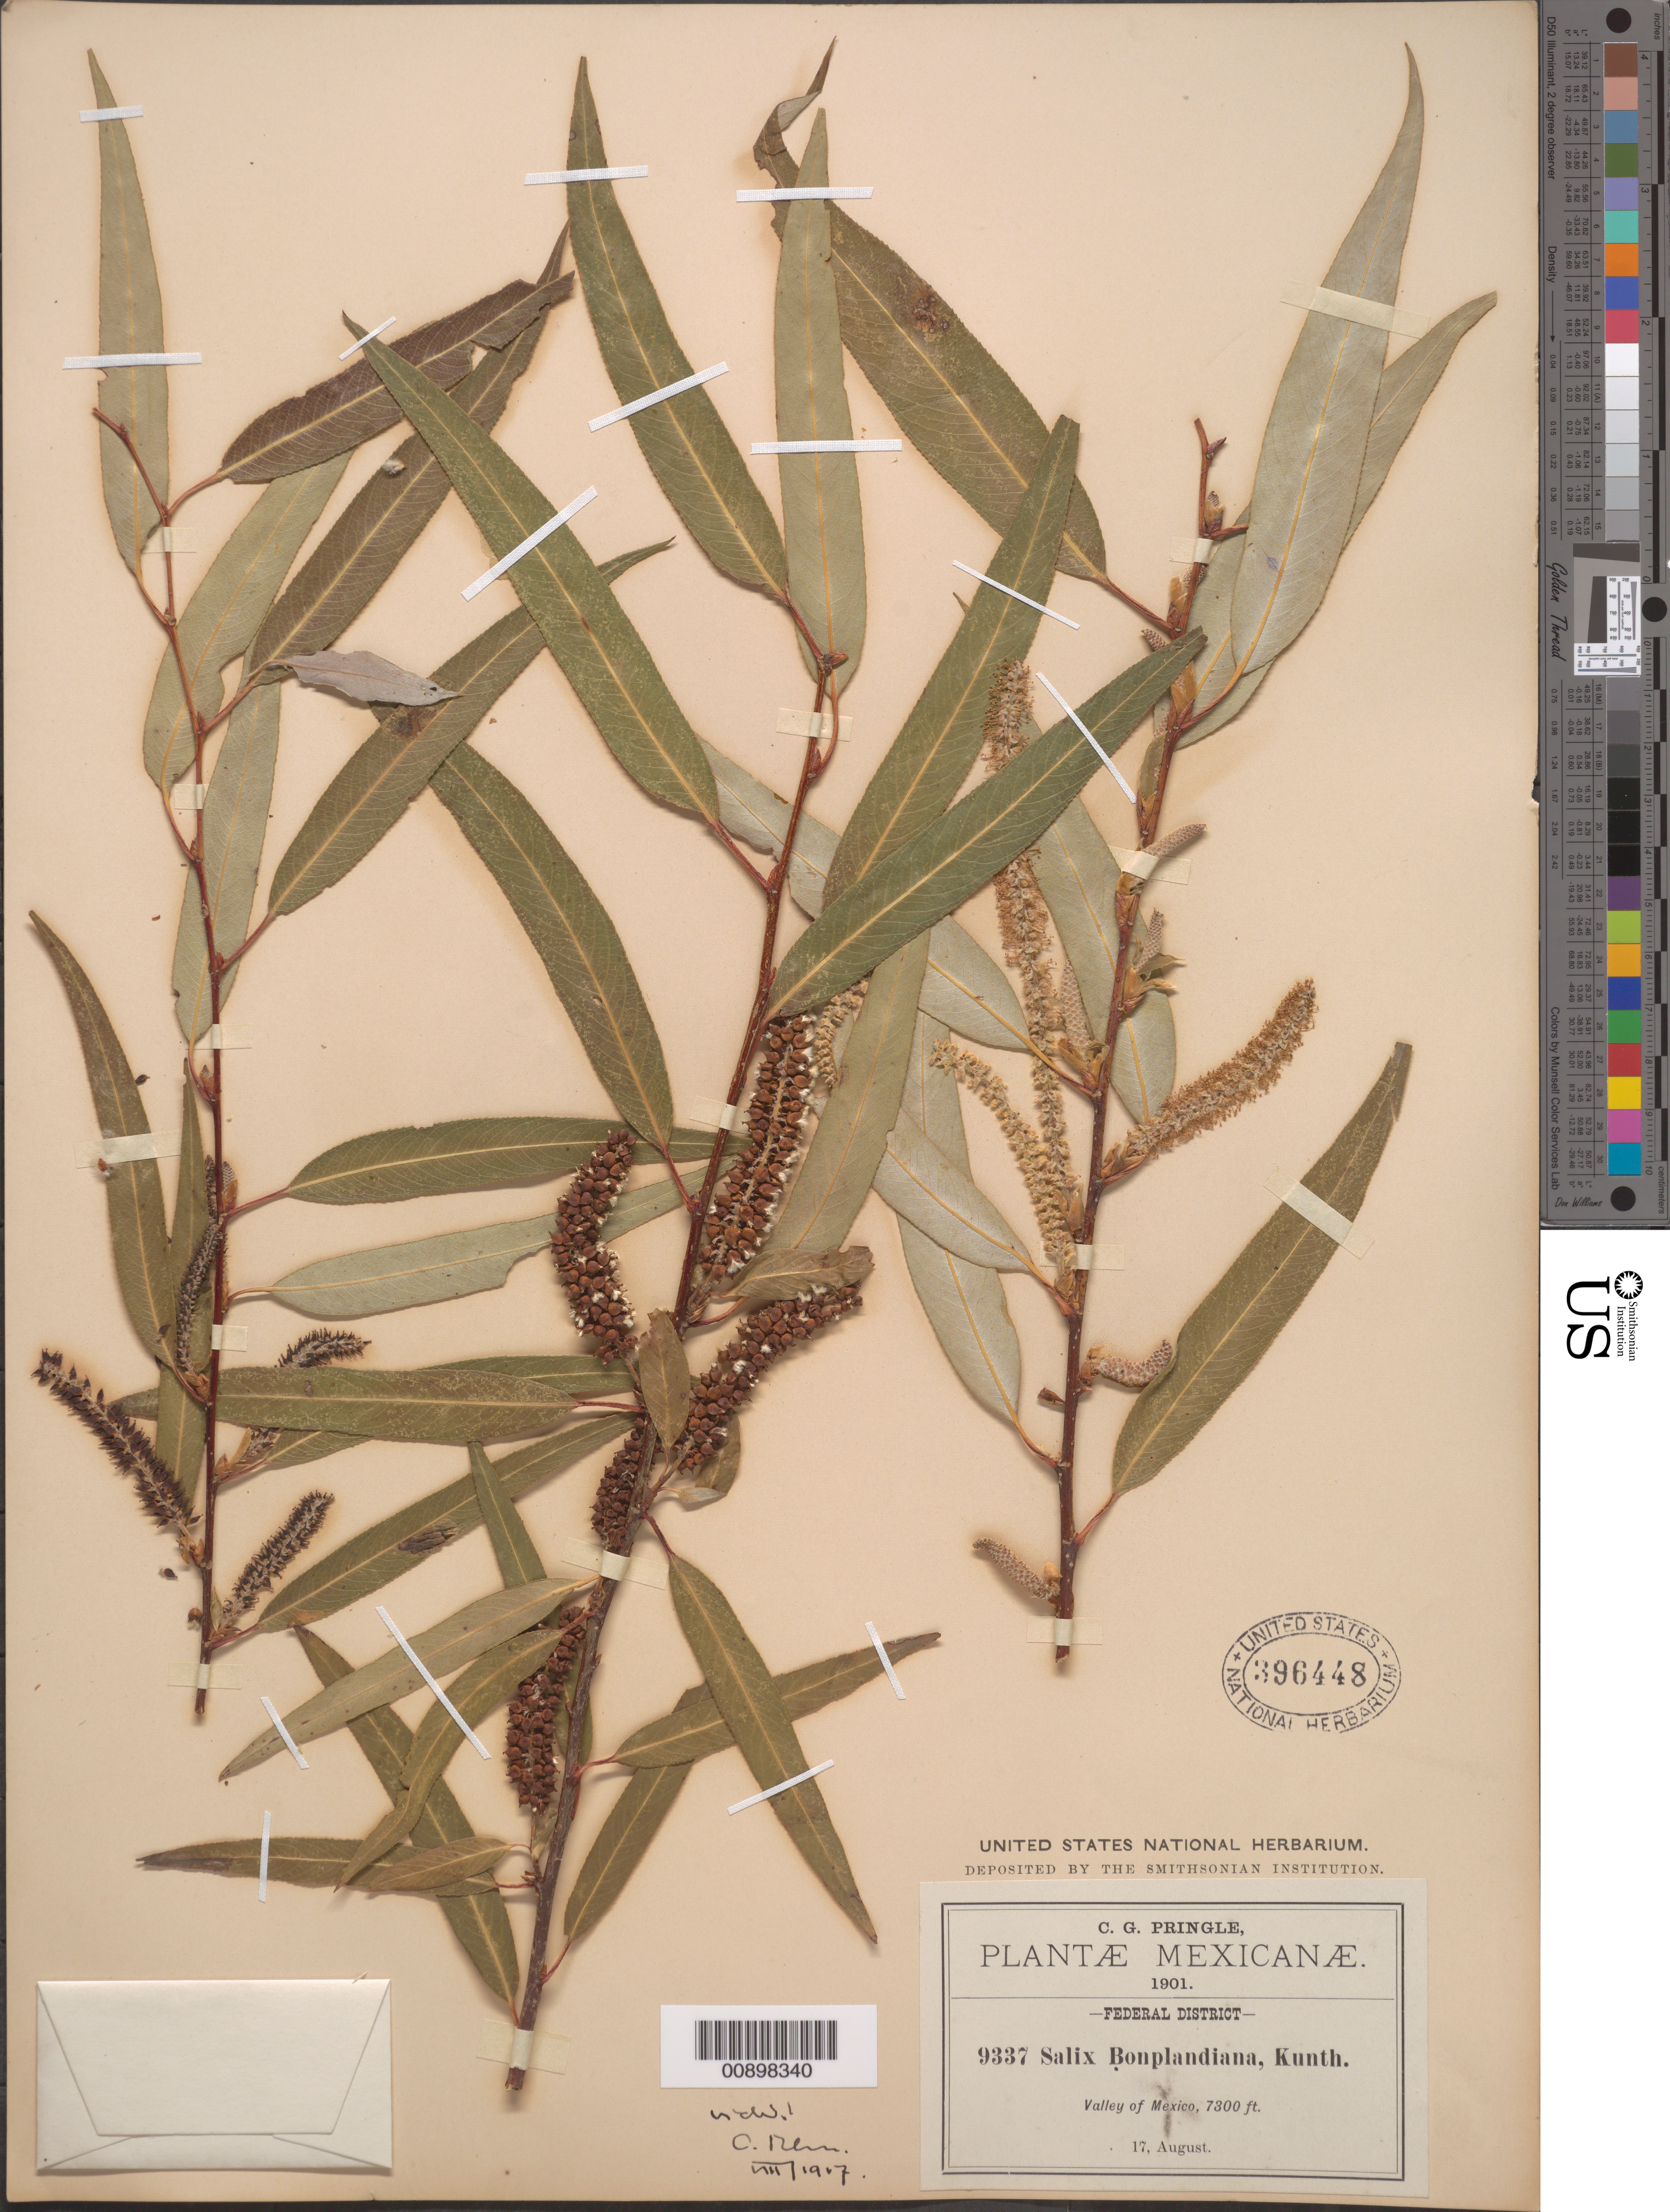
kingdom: Plantae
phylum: Tracheophyta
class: Magnoliopsida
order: Malpighiales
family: Salicaceae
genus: Salix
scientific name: Salix bonplandiana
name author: Kunth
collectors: C. G. Pringle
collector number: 9337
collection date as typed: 17 Aug 1901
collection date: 1901-08-17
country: Mexico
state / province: Distrito Federal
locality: Valley of Mexico. Federal District.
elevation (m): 2225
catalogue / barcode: US 396448